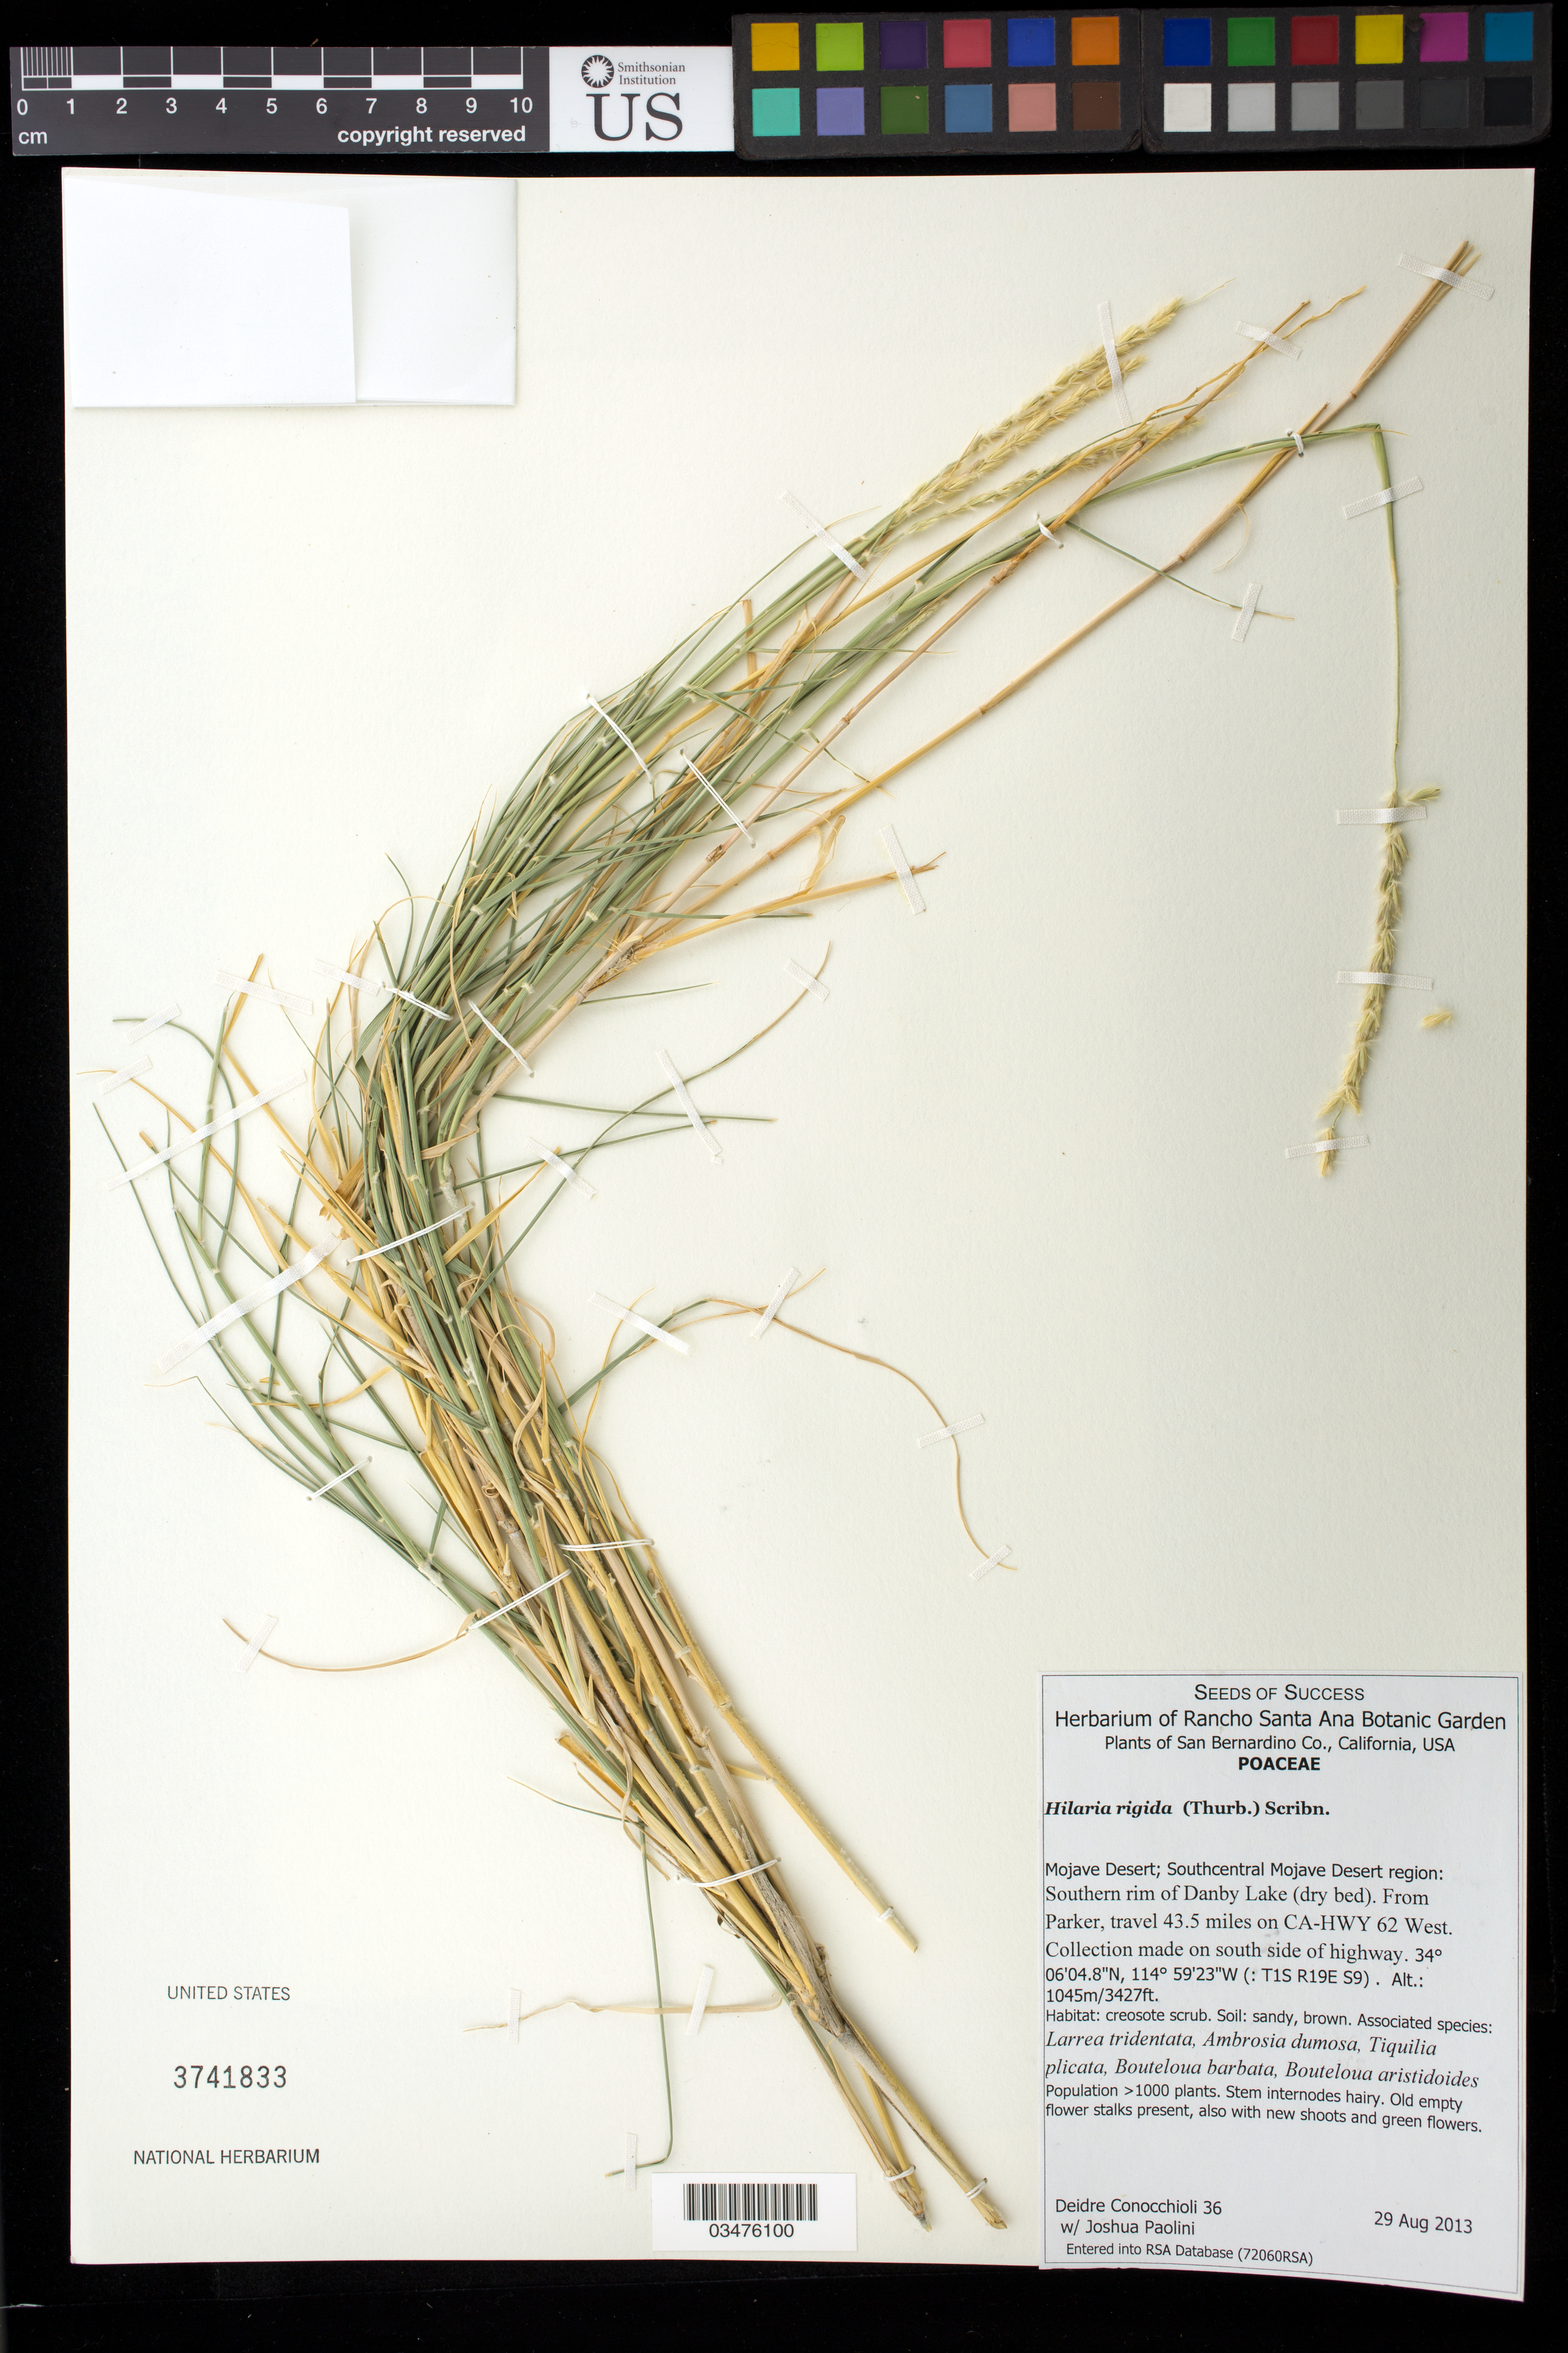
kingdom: Plantae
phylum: Tracheophyta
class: Liliopsida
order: Poales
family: Poaceae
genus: Hilaria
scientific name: Hilaria rigida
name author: (Thurb.) Benth. ex Scribn.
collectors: D. Conocchioli & J. Paolini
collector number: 36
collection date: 2013-08-29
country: United States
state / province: California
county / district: San Bernardino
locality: Southcentral Mojave Desert region, Southern rim of Danby Lake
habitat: Creosote scrub. Soil: sandy, brown. With Larrea tridentata, Ambrosia dumosa, ect.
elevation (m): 1045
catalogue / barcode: US 3741833